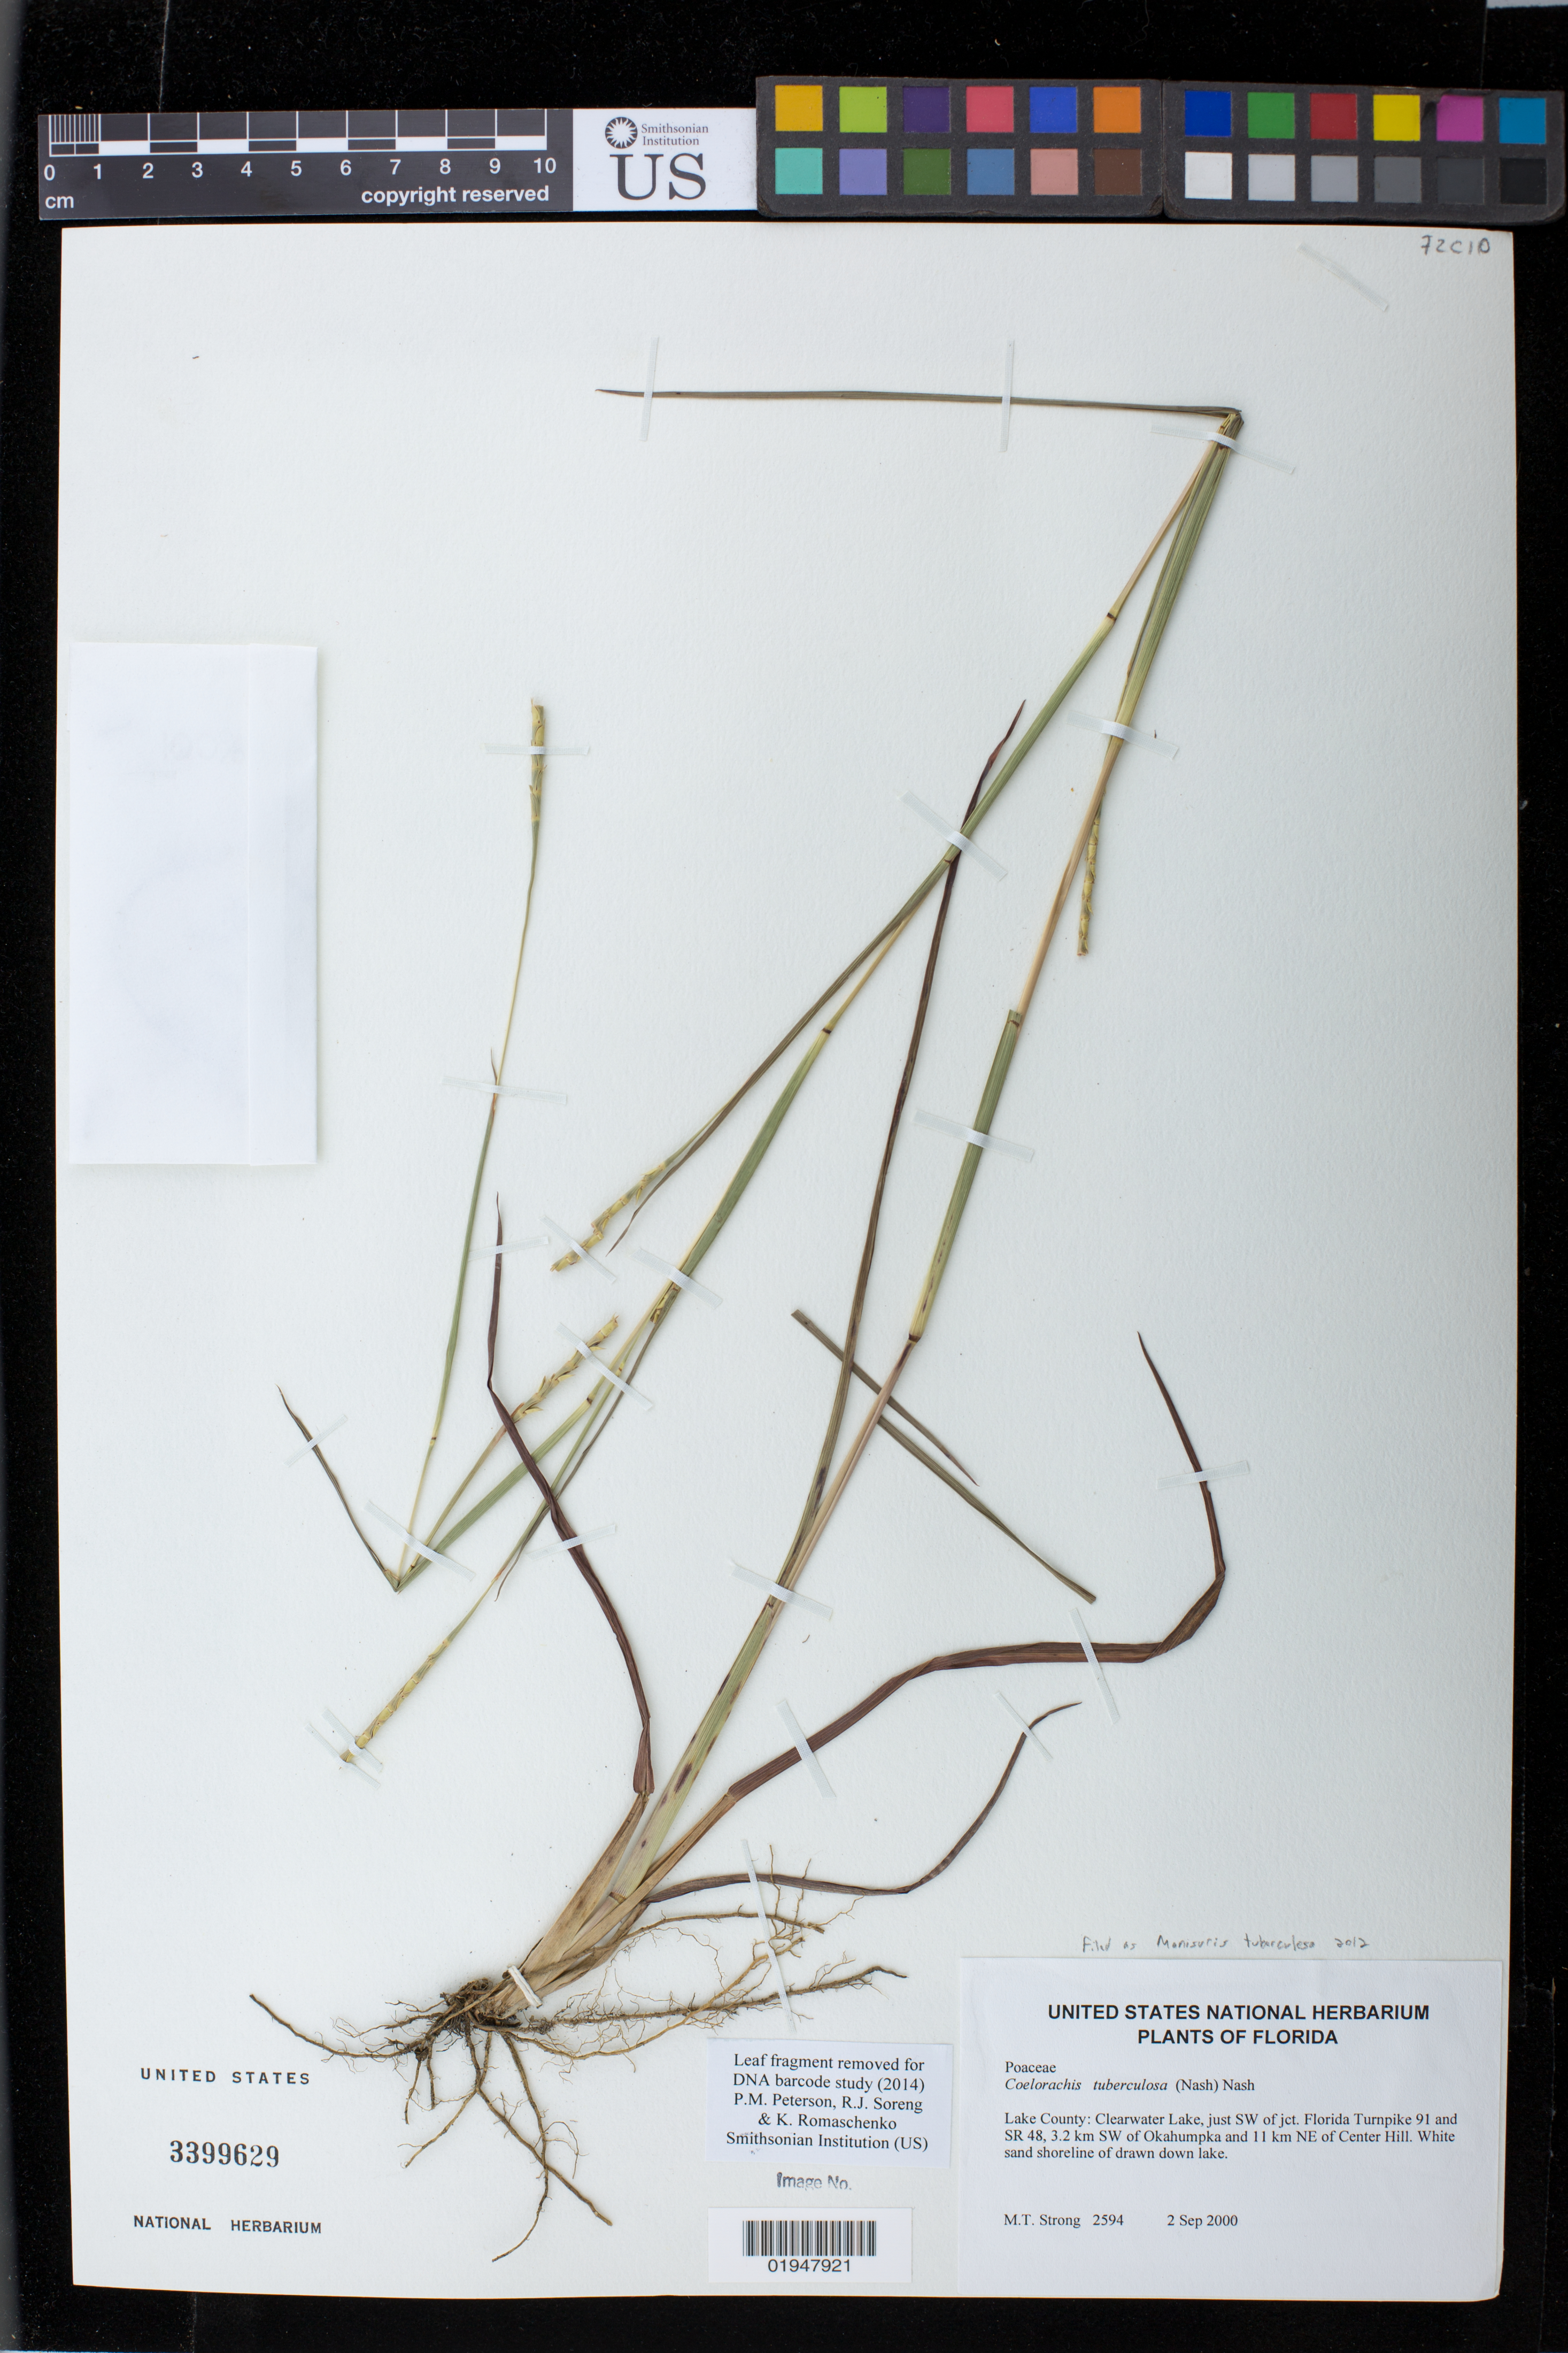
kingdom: Plantae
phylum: Tracheophyta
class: Liliopsida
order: Poales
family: Poaceae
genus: Manisuris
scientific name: Manisuris tuberculosa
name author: Nash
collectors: M. T. Strong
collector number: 2594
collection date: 2000-09-02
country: United States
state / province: Florida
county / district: Lake County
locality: Clearwater Lake, just SW of jct. Florida Turnpike 91 and SR 48, 3.2 km SW of Okahumpka and 11 km NE of Center Hill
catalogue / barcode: US 3399629